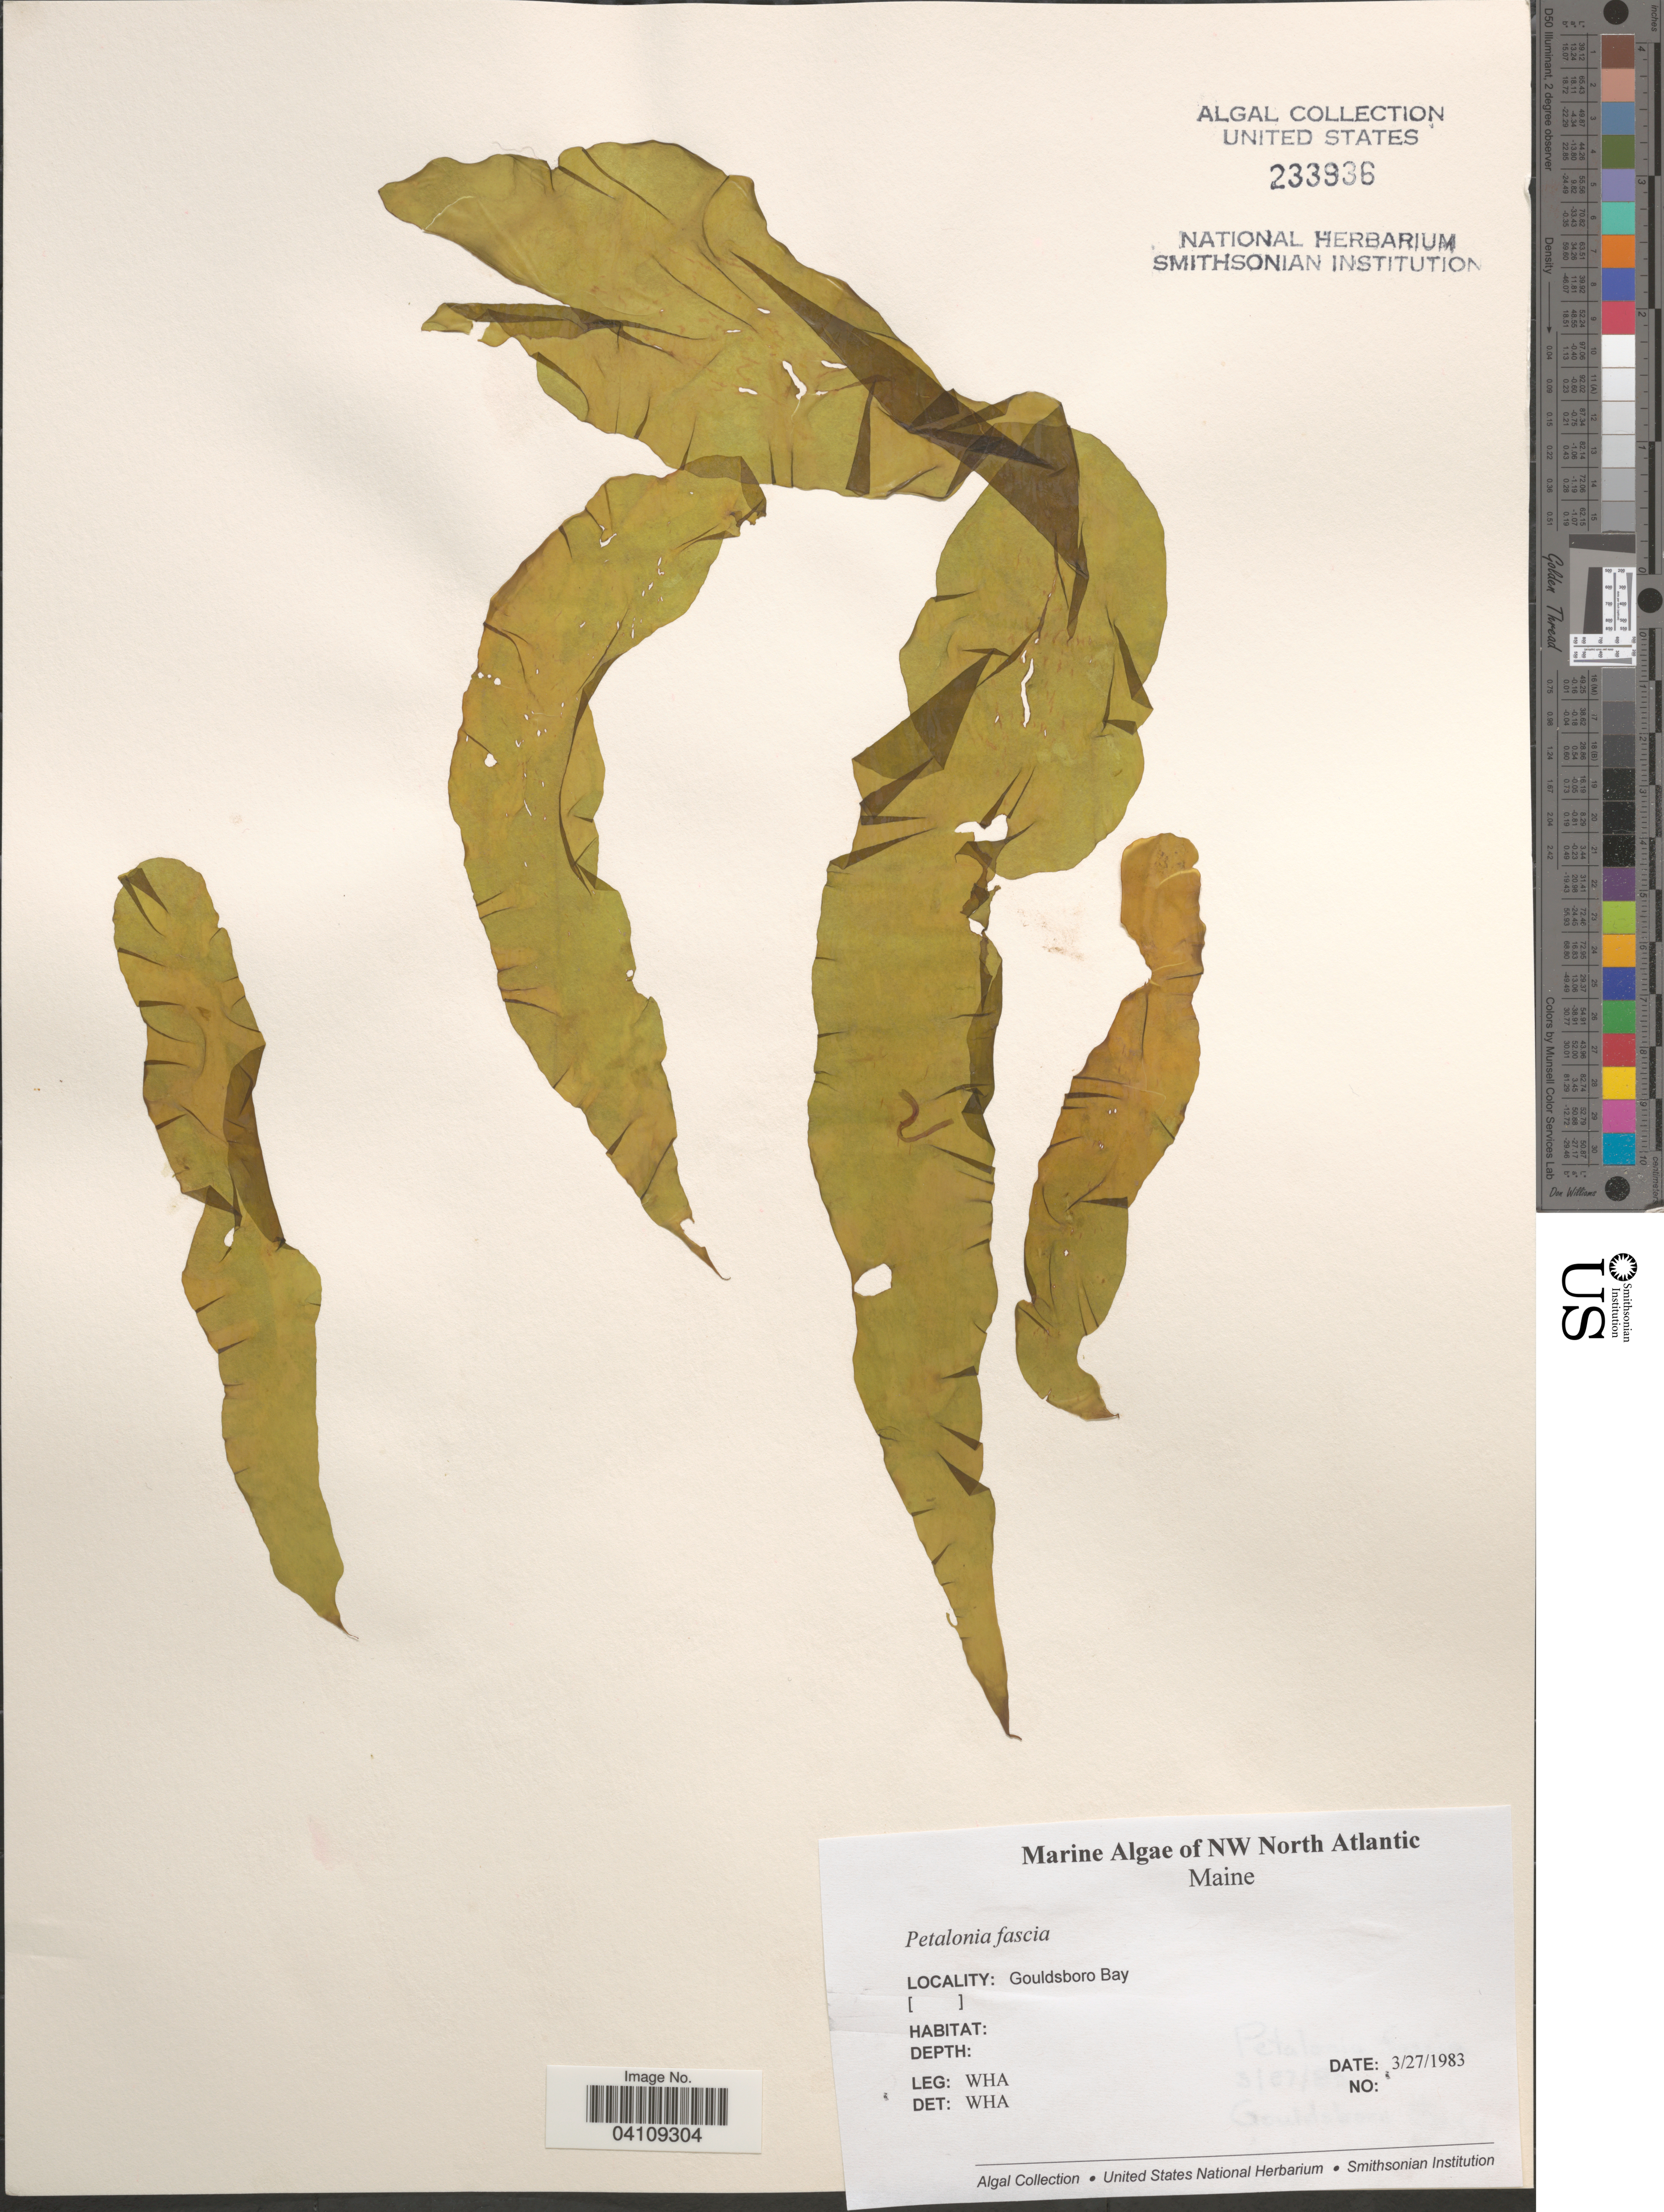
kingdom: Chromista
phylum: Ochrophyta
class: Phaeophyceae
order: Scytosiphonales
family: Scytosiphonaceae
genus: Petalonia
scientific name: Petalonia fascia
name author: (O.F. Müller) Kuntze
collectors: W. H. Adey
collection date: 1983-03-27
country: United States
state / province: Maine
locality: NW North Atlantic. Gouldsboro Bay.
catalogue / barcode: US 233936